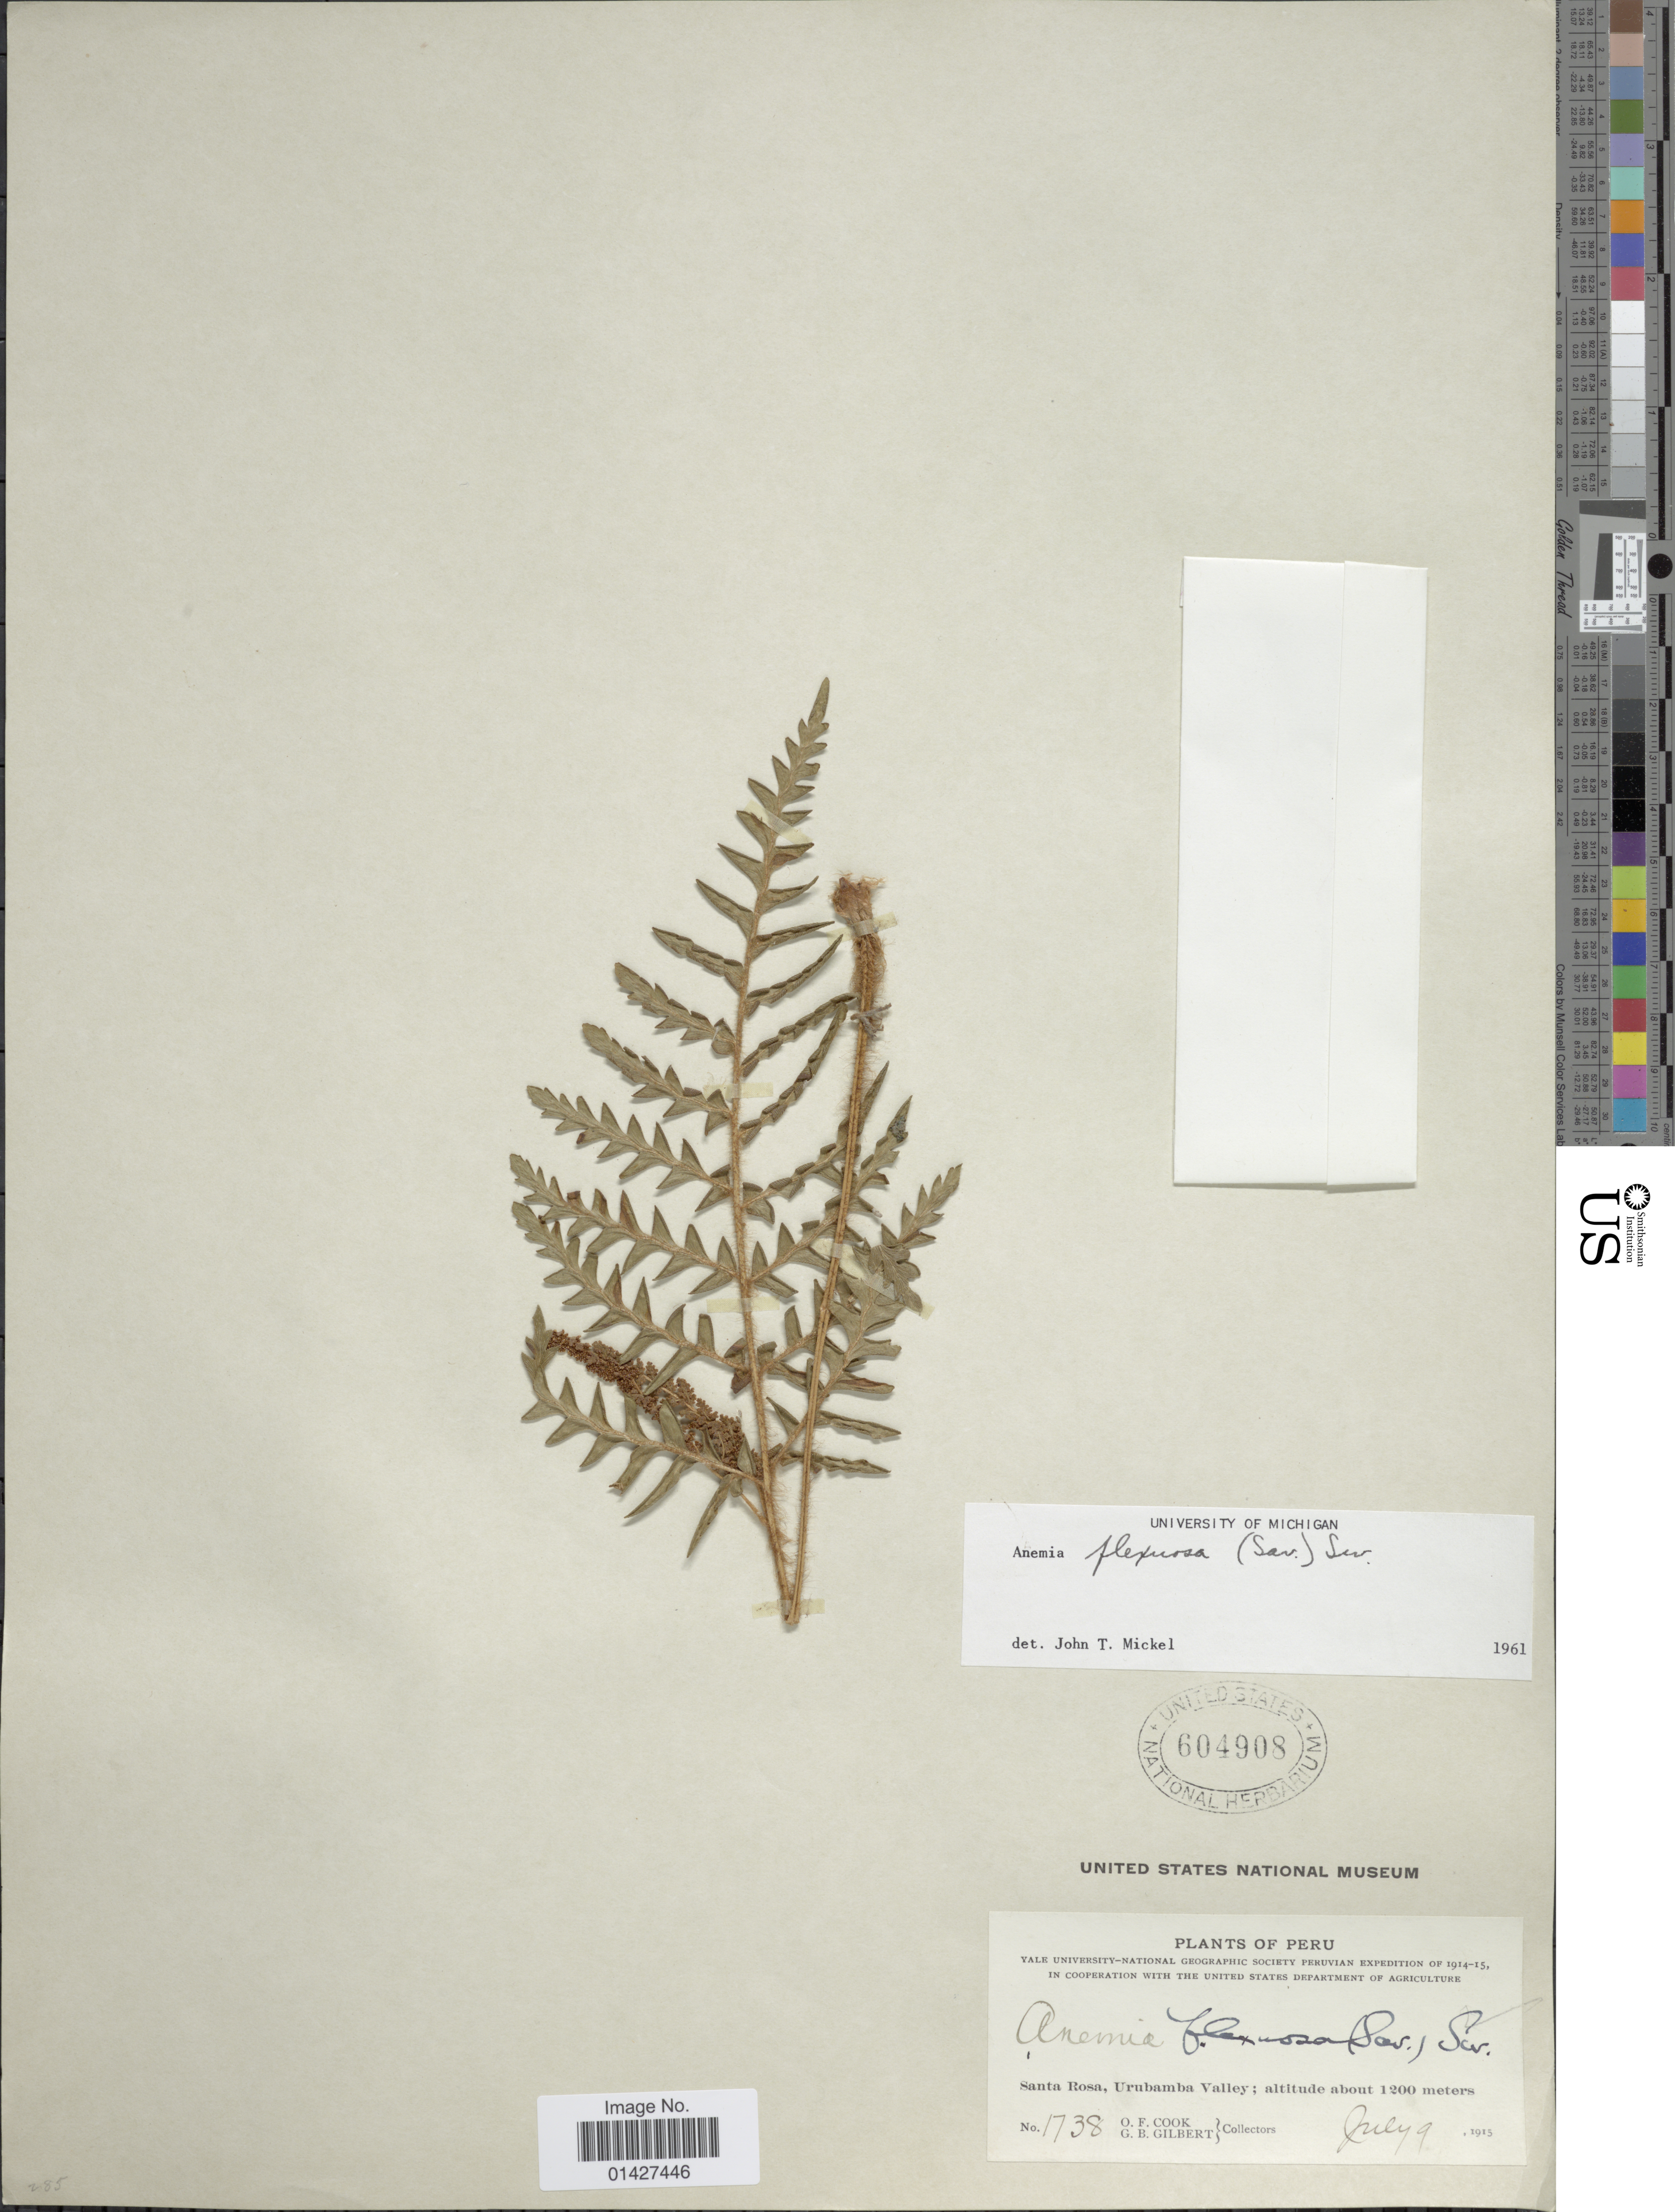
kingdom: Plantae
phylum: Tracheophyta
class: Polypodiopsida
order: Schizaeales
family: Anemiaceae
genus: Anemia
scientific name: Anemia flexuosa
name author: (Savigny) Sw.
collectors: O. F. Cook & G. B. Gilbert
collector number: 1738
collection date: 1915-07-09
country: Peru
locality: Santa Rosa, Urubamba Valley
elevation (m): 1200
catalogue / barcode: US 604908